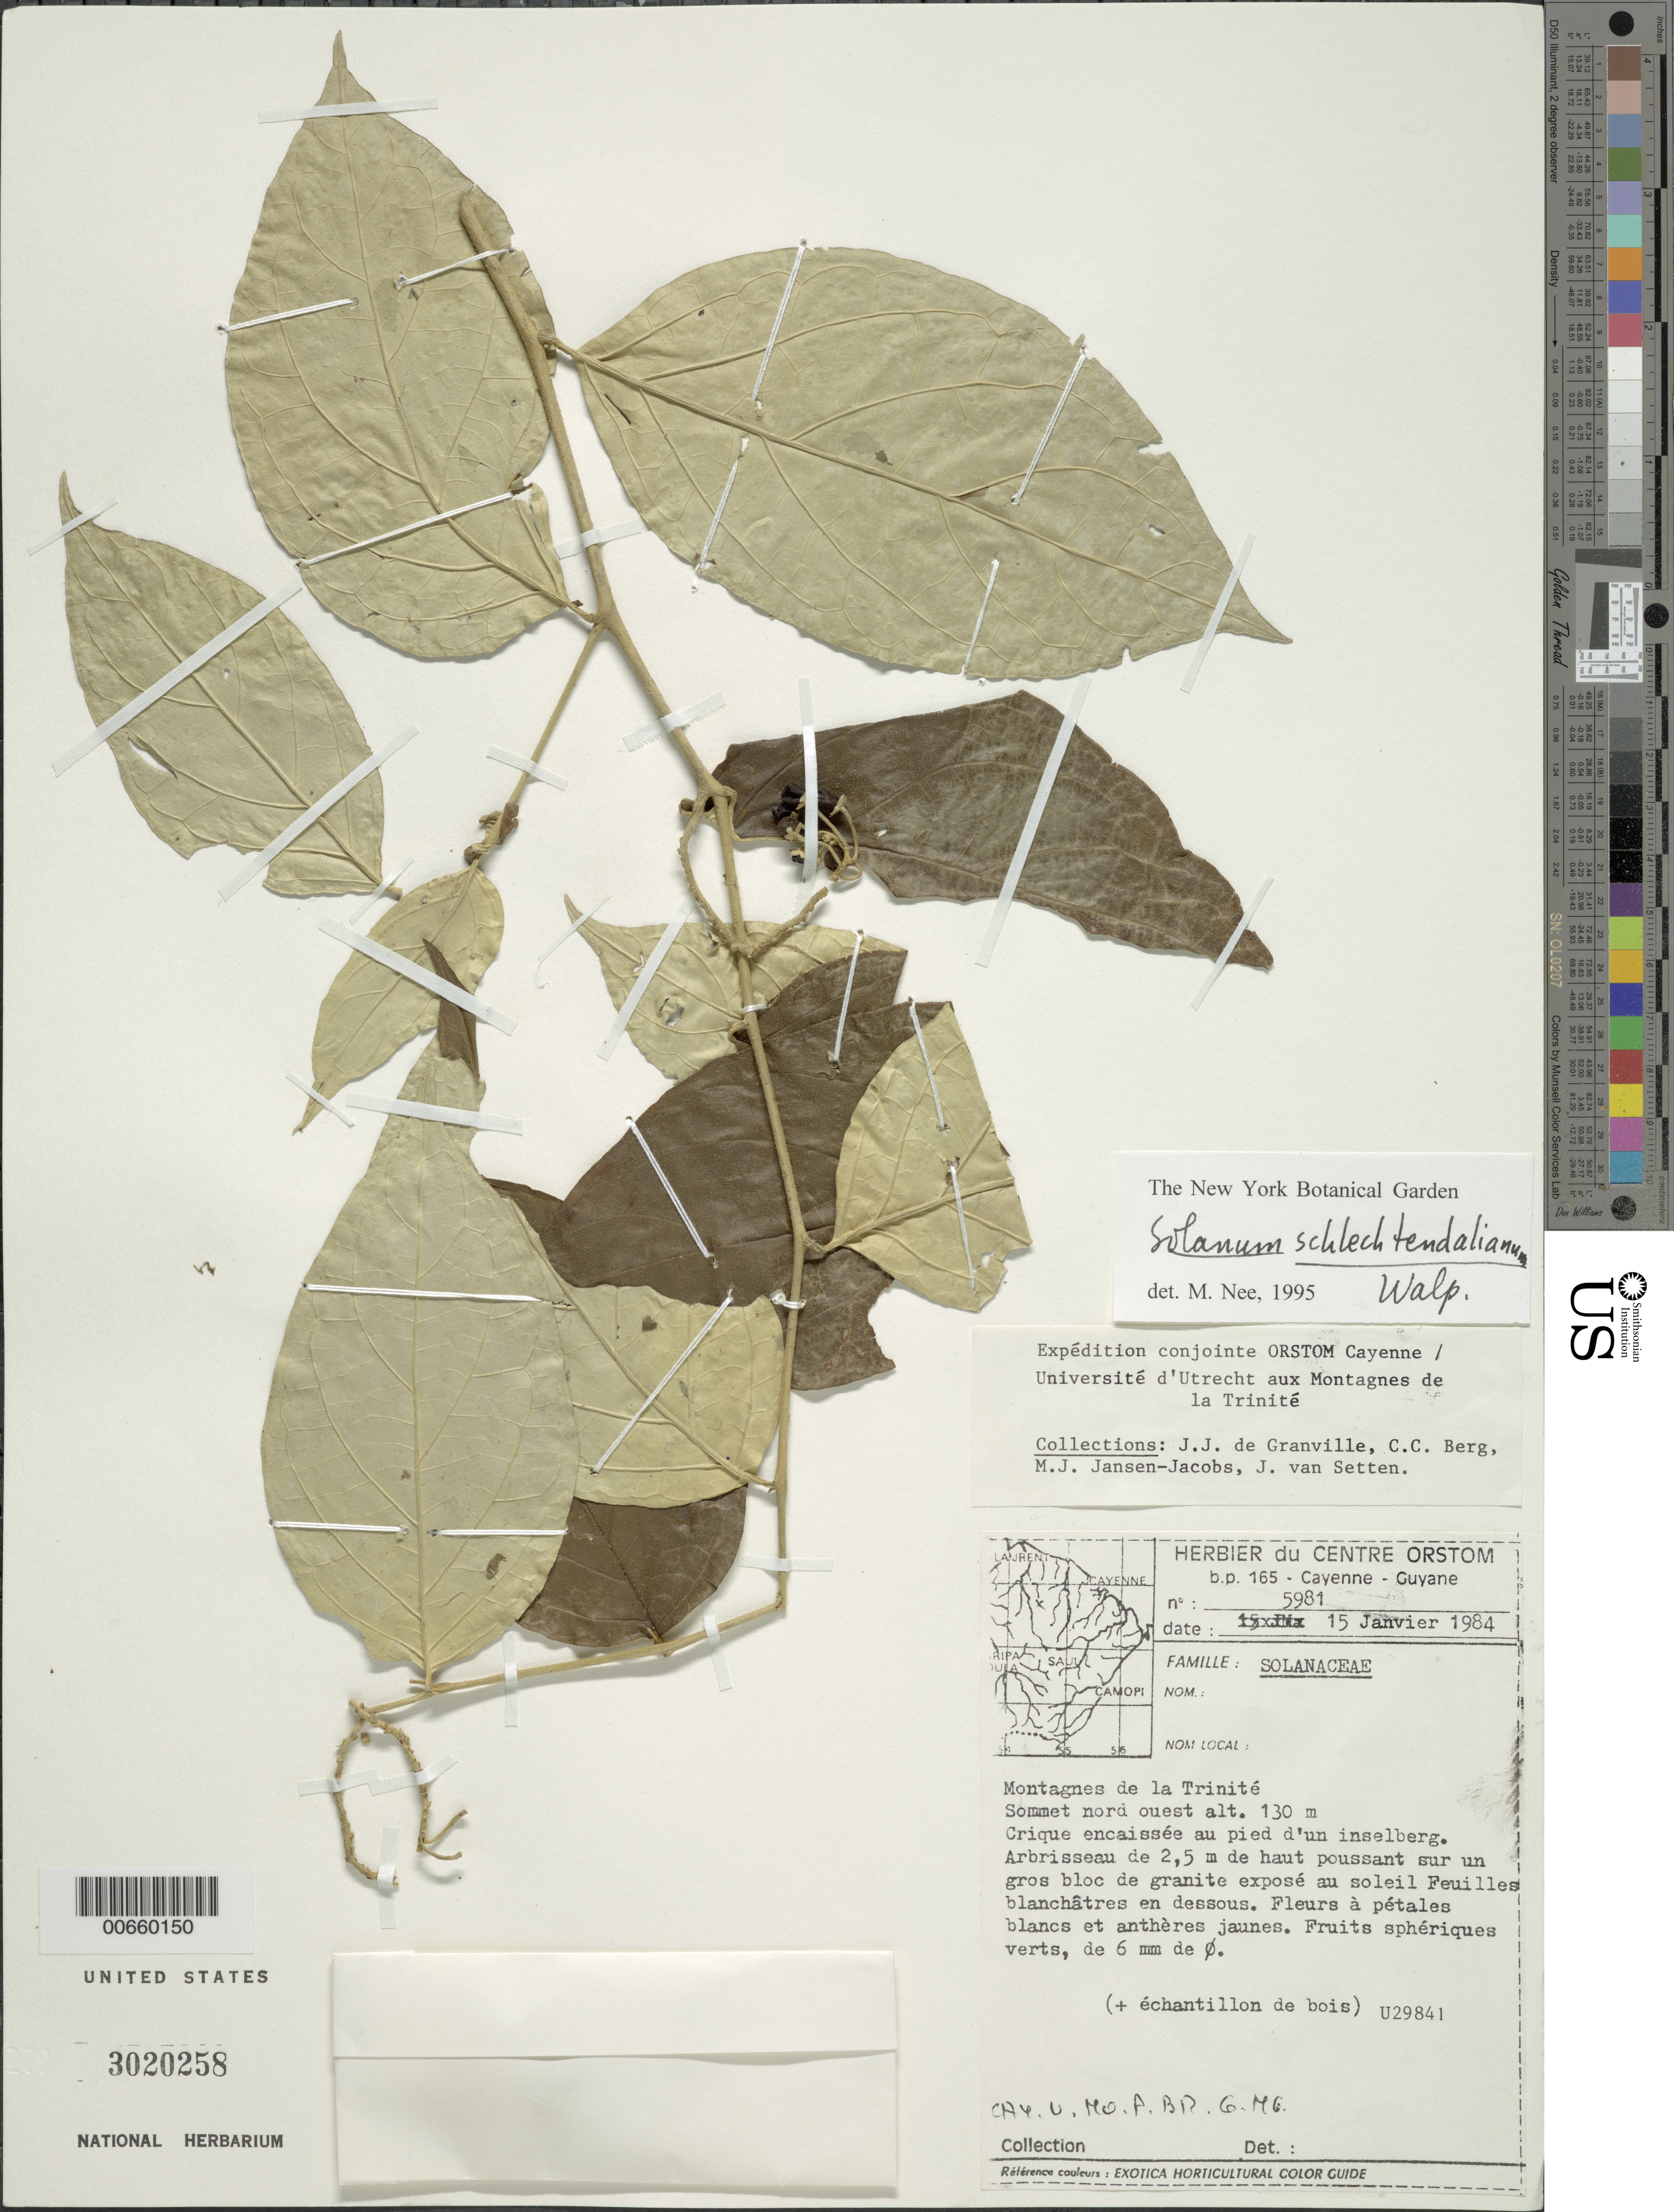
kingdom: Plantae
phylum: Tracheophyta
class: Magnoliopsida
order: Solanales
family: Solanaceae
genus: Solanum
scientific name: Solanum distichophyllum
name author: Sendtn.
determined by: Knapp, S. D.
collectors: J.-J. de Granville, C. C. Berg, M. J. Jansen-Jacobs & J. van Setten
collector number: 5981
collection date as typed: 1 Jan 1984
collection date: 1984-01-01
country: French Guiana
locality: Montagnes de la Trinité, sommet nord ouest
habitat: Sur un gros bloc de granite exposé au soliel.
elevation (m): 130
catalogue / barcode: US 3020258